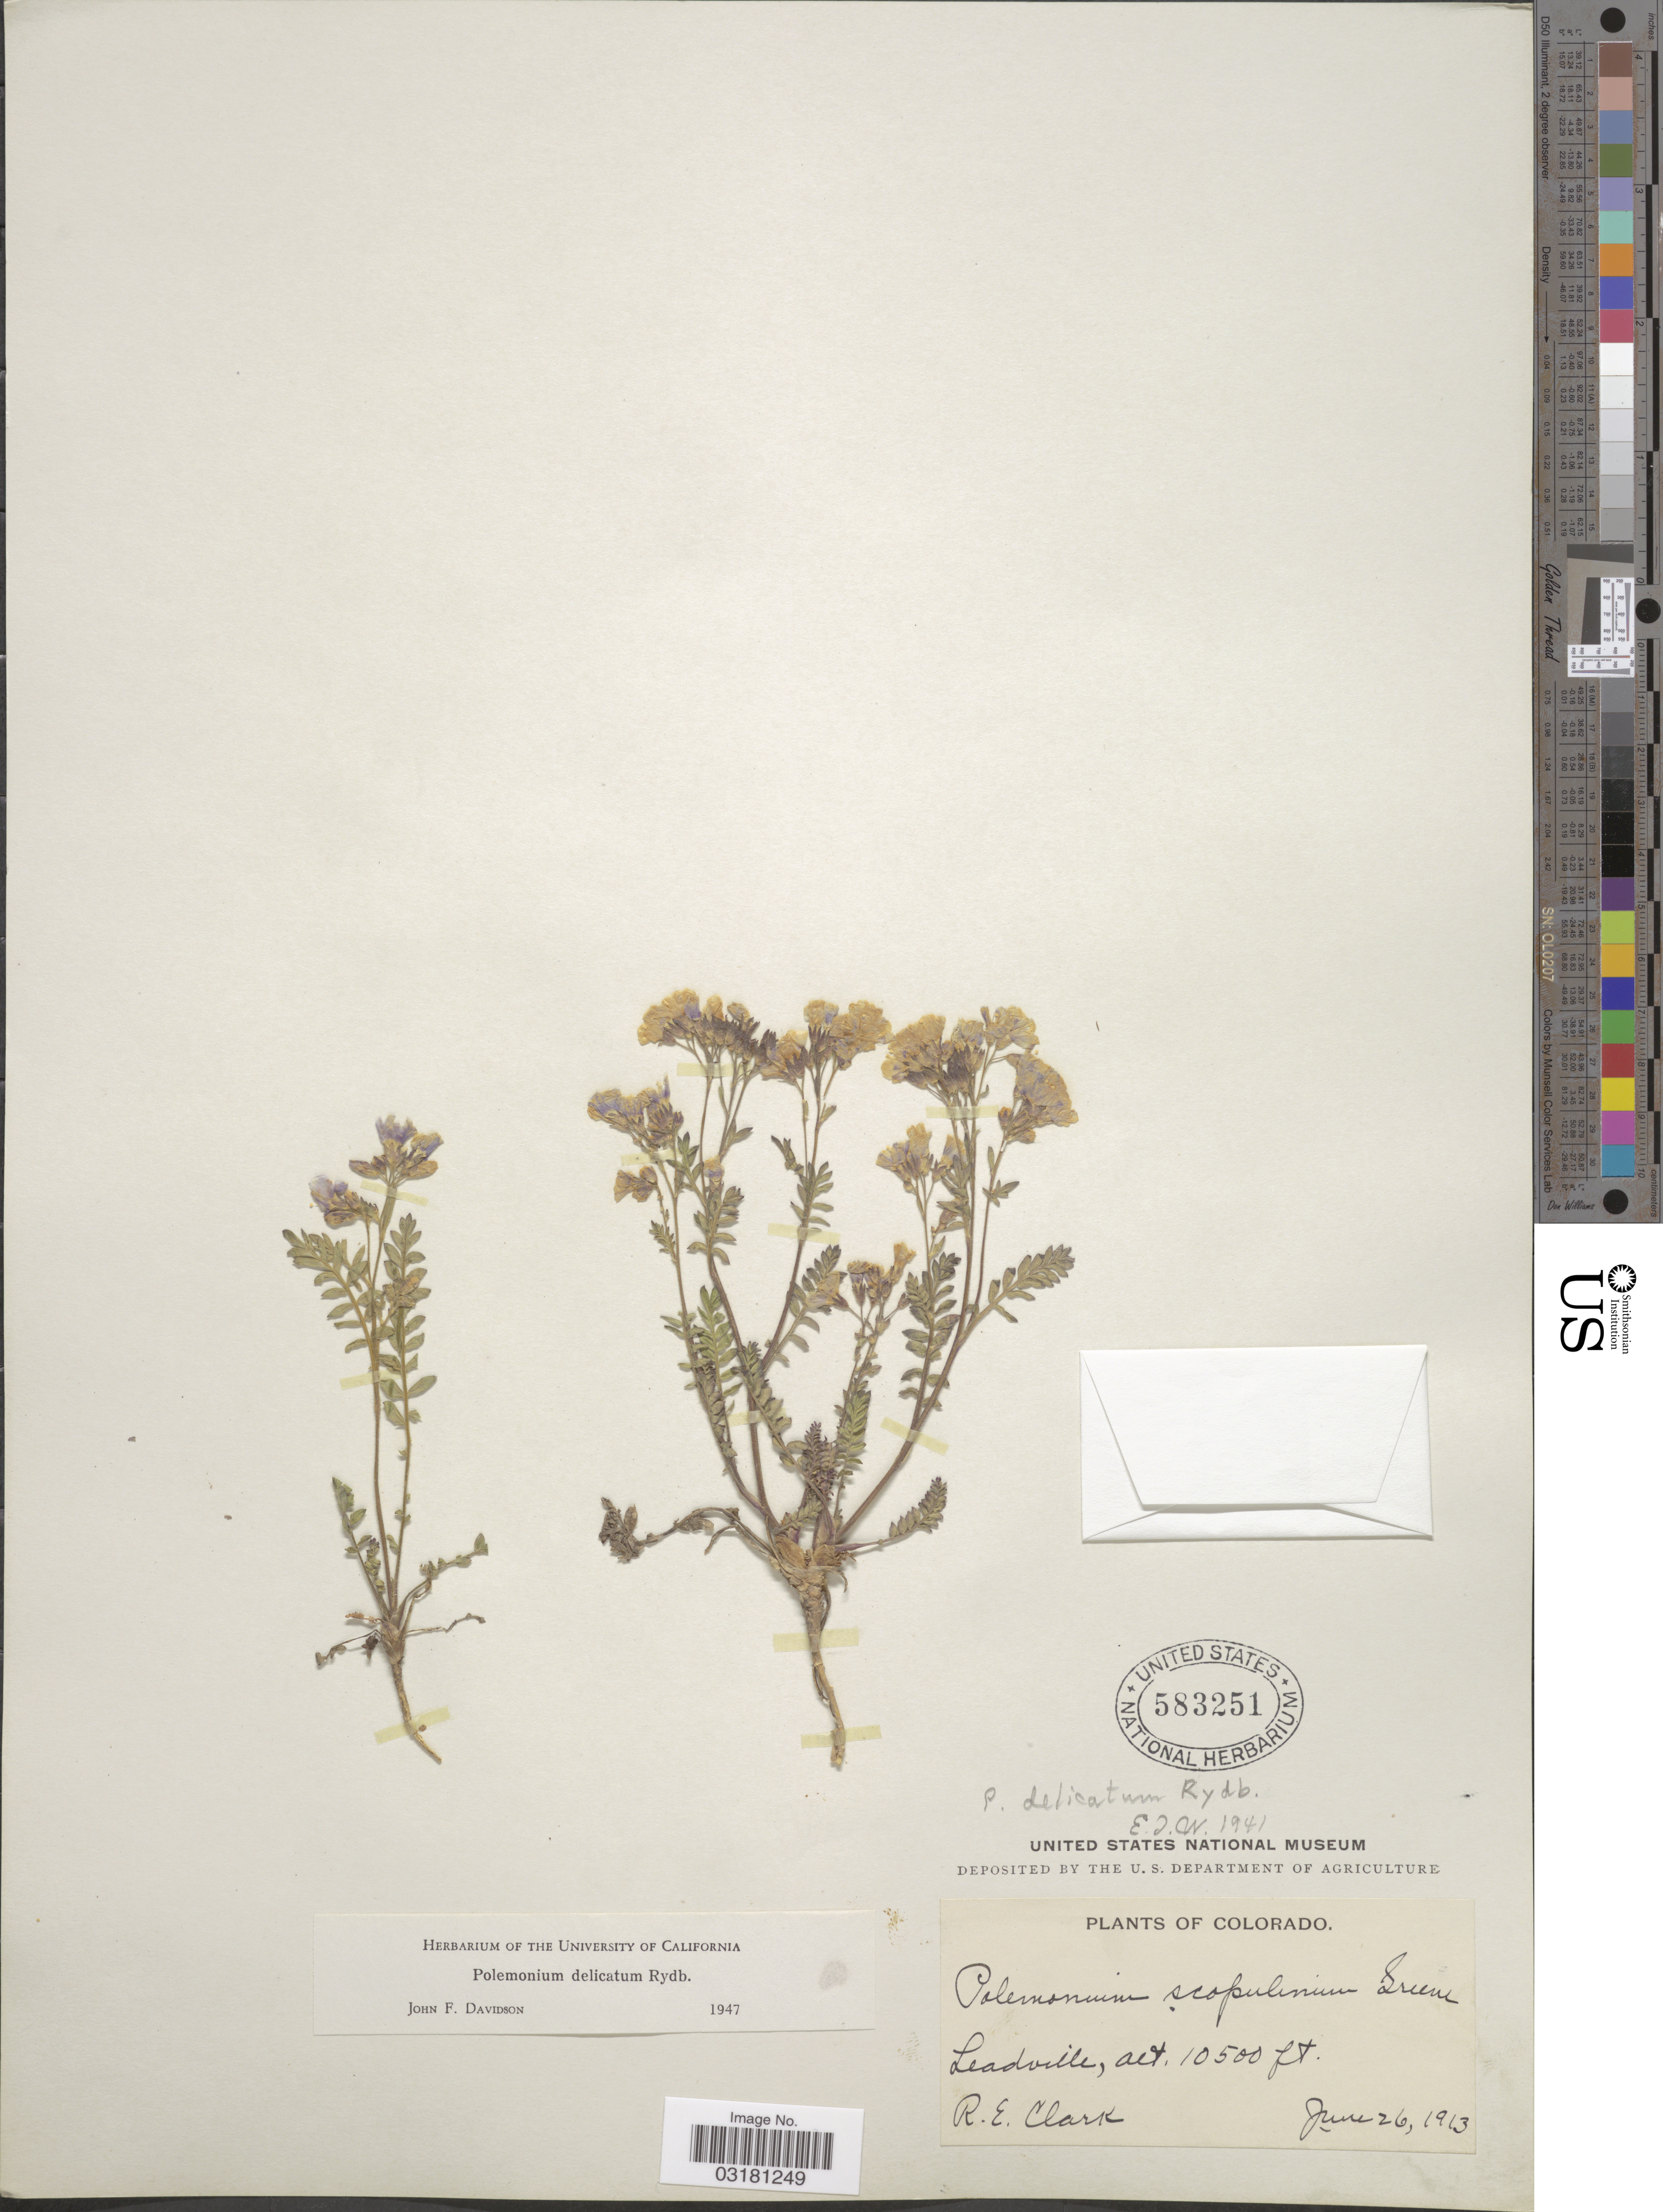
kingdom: Plantae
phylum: Tracheophyta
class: Magnoliopsida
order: Ericales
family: Polemoniaceae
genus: Polemonium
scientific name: Polemonium delicatum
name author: Rydb.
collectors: R. Clark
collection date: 1913-06-26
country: United States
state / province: Colorado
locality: Leadville.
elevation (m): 3200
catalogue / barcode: US 583251